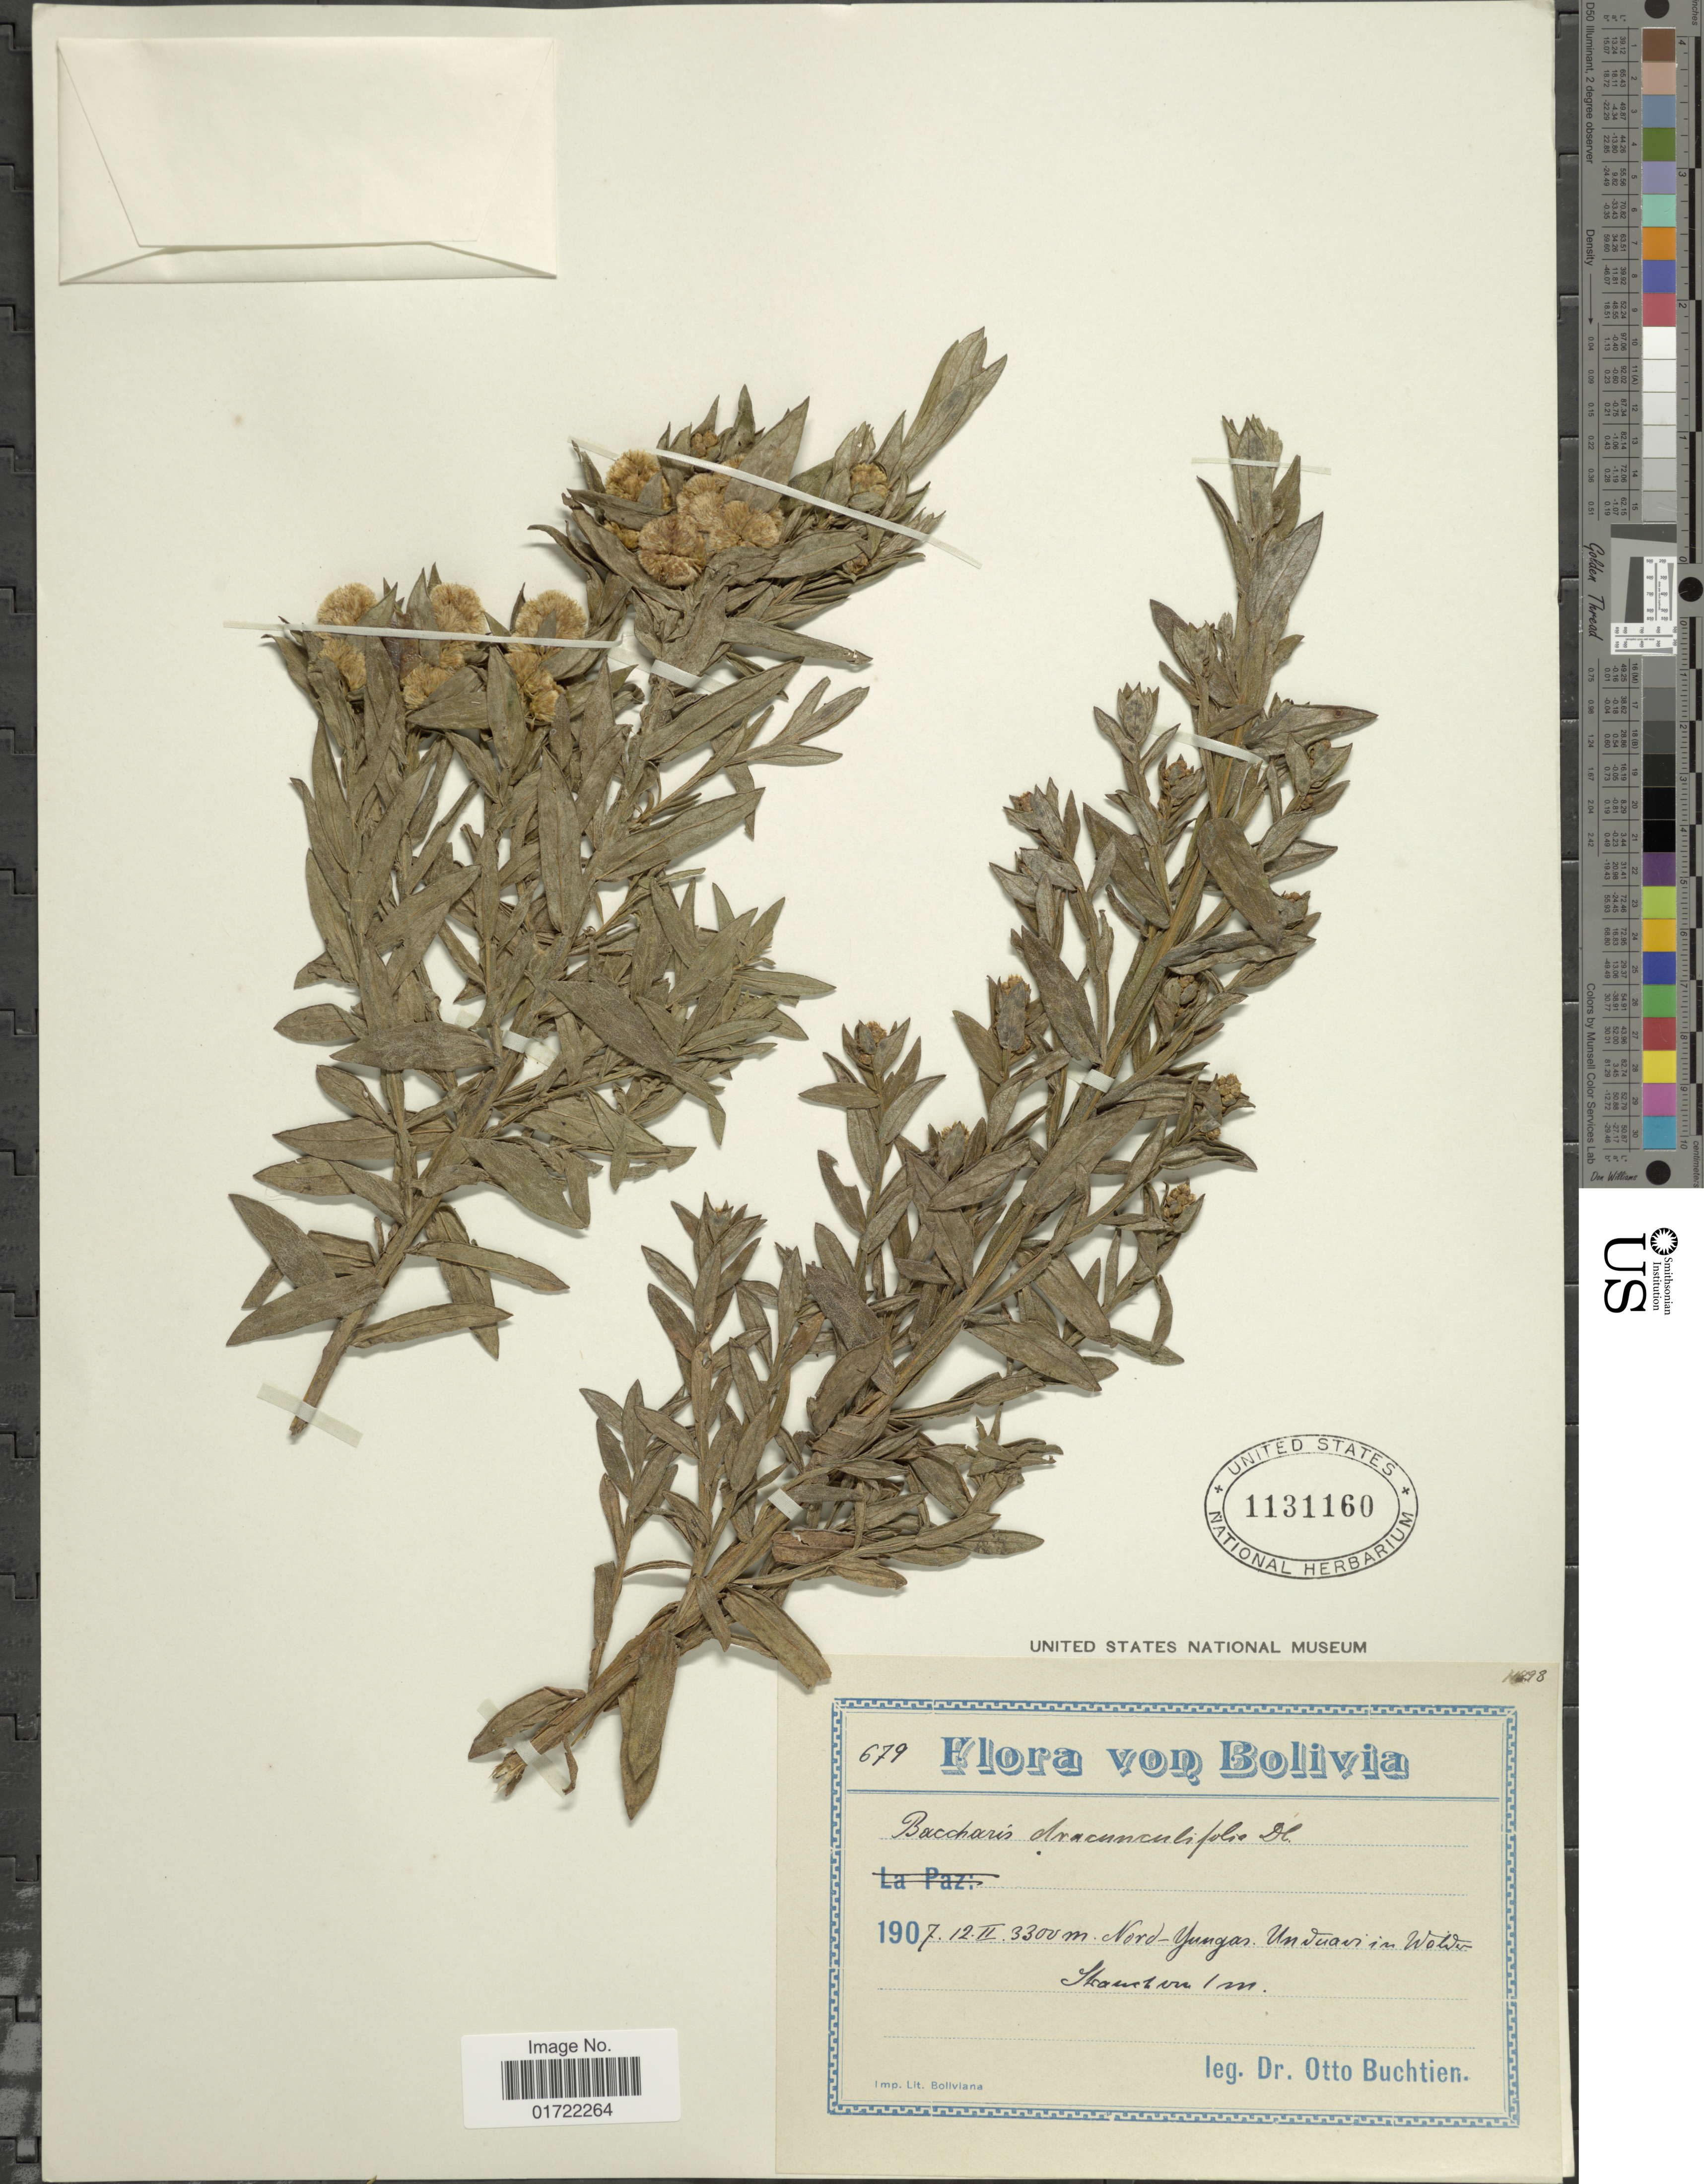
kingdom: Plantae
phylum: Tracheophyta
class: Magnoliopsida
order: Asterales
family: Asteraceae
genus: Baccharis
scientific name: Baccharis dracunculifolia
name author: DC.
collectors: O. Buchtien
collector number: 679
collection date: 1907-02-12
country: Bolivia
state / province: La Paz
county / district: Nor Yungas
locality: Unduavi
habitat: Wälder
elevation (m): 3300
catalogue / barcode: US 1131160